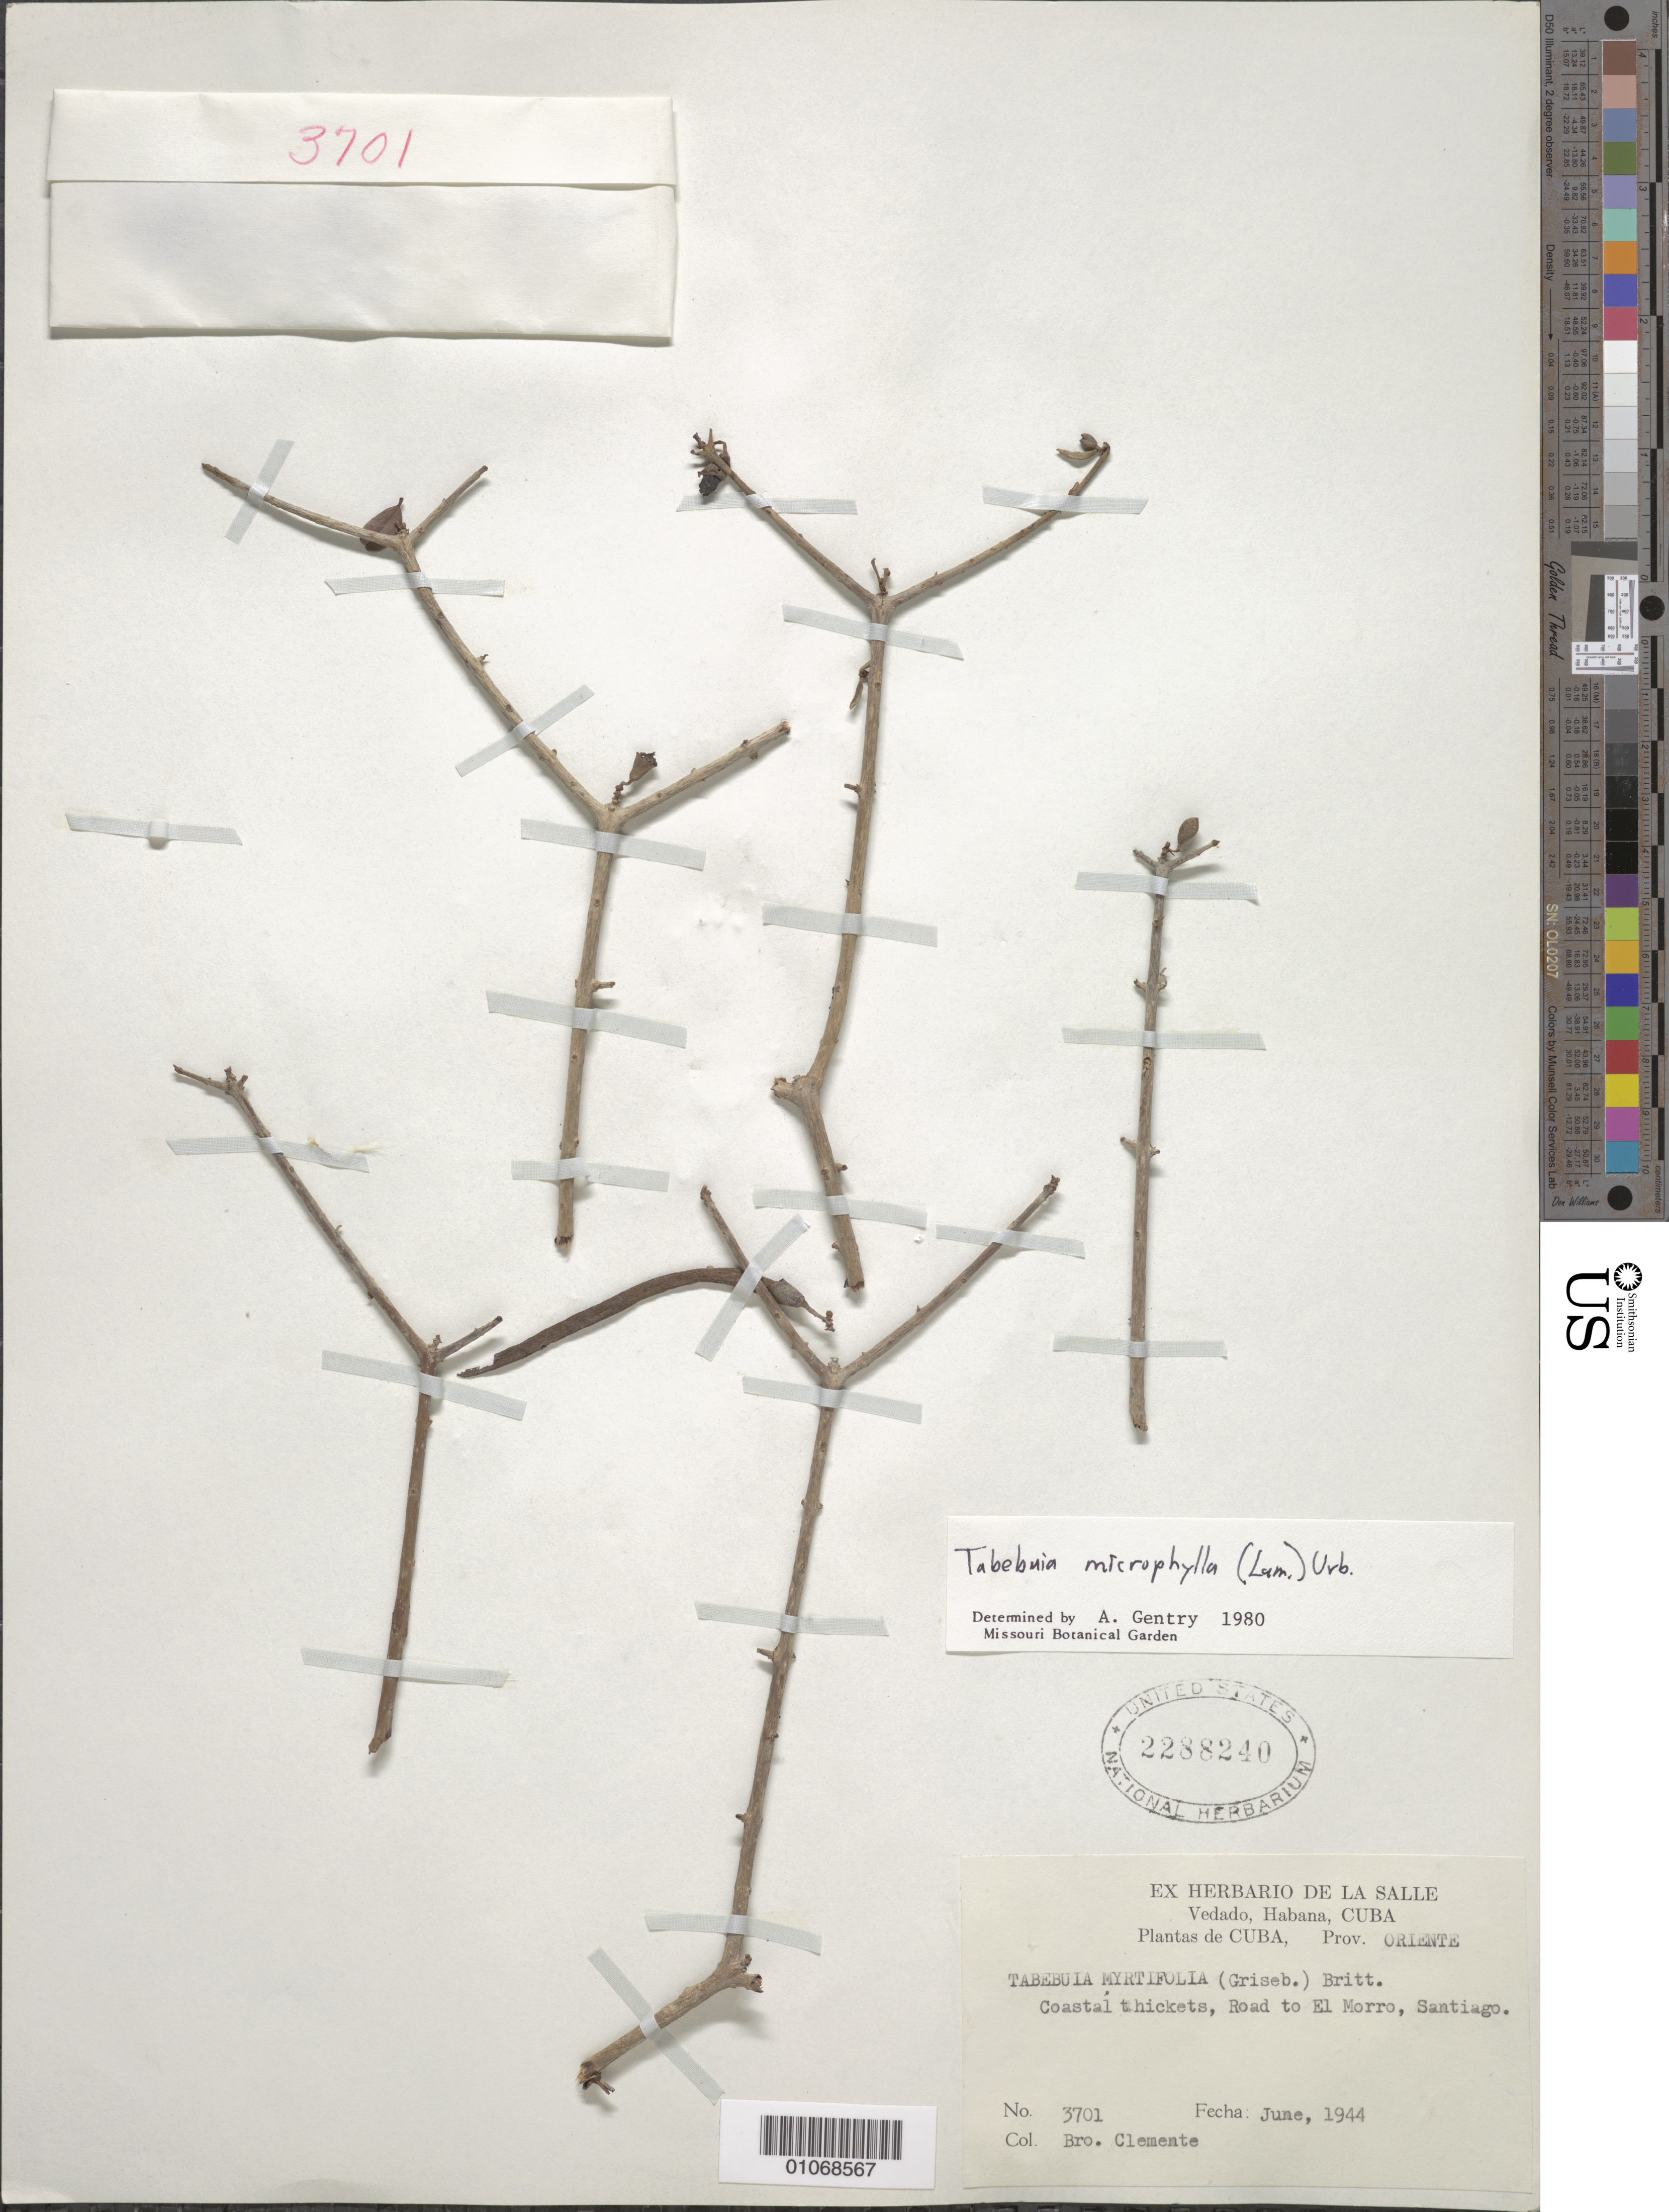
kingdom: Plantae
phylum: Tracheophyta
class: Magnoliopsida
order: Lamiales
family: Bignoniaceae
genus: Tabebuia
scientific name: Tabebuia microphylla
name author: (Lam.) Urb.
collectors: Bro. Clemente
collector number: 3701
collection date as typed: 01 Jun 1944 to 30 Jun 1944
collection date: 1944-06-01/1944-06-30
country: Cuba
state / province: Santiago de Cuba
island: Cuba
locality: Coastal thickets, road to El Morro, Santiago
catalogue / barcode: US 2288240